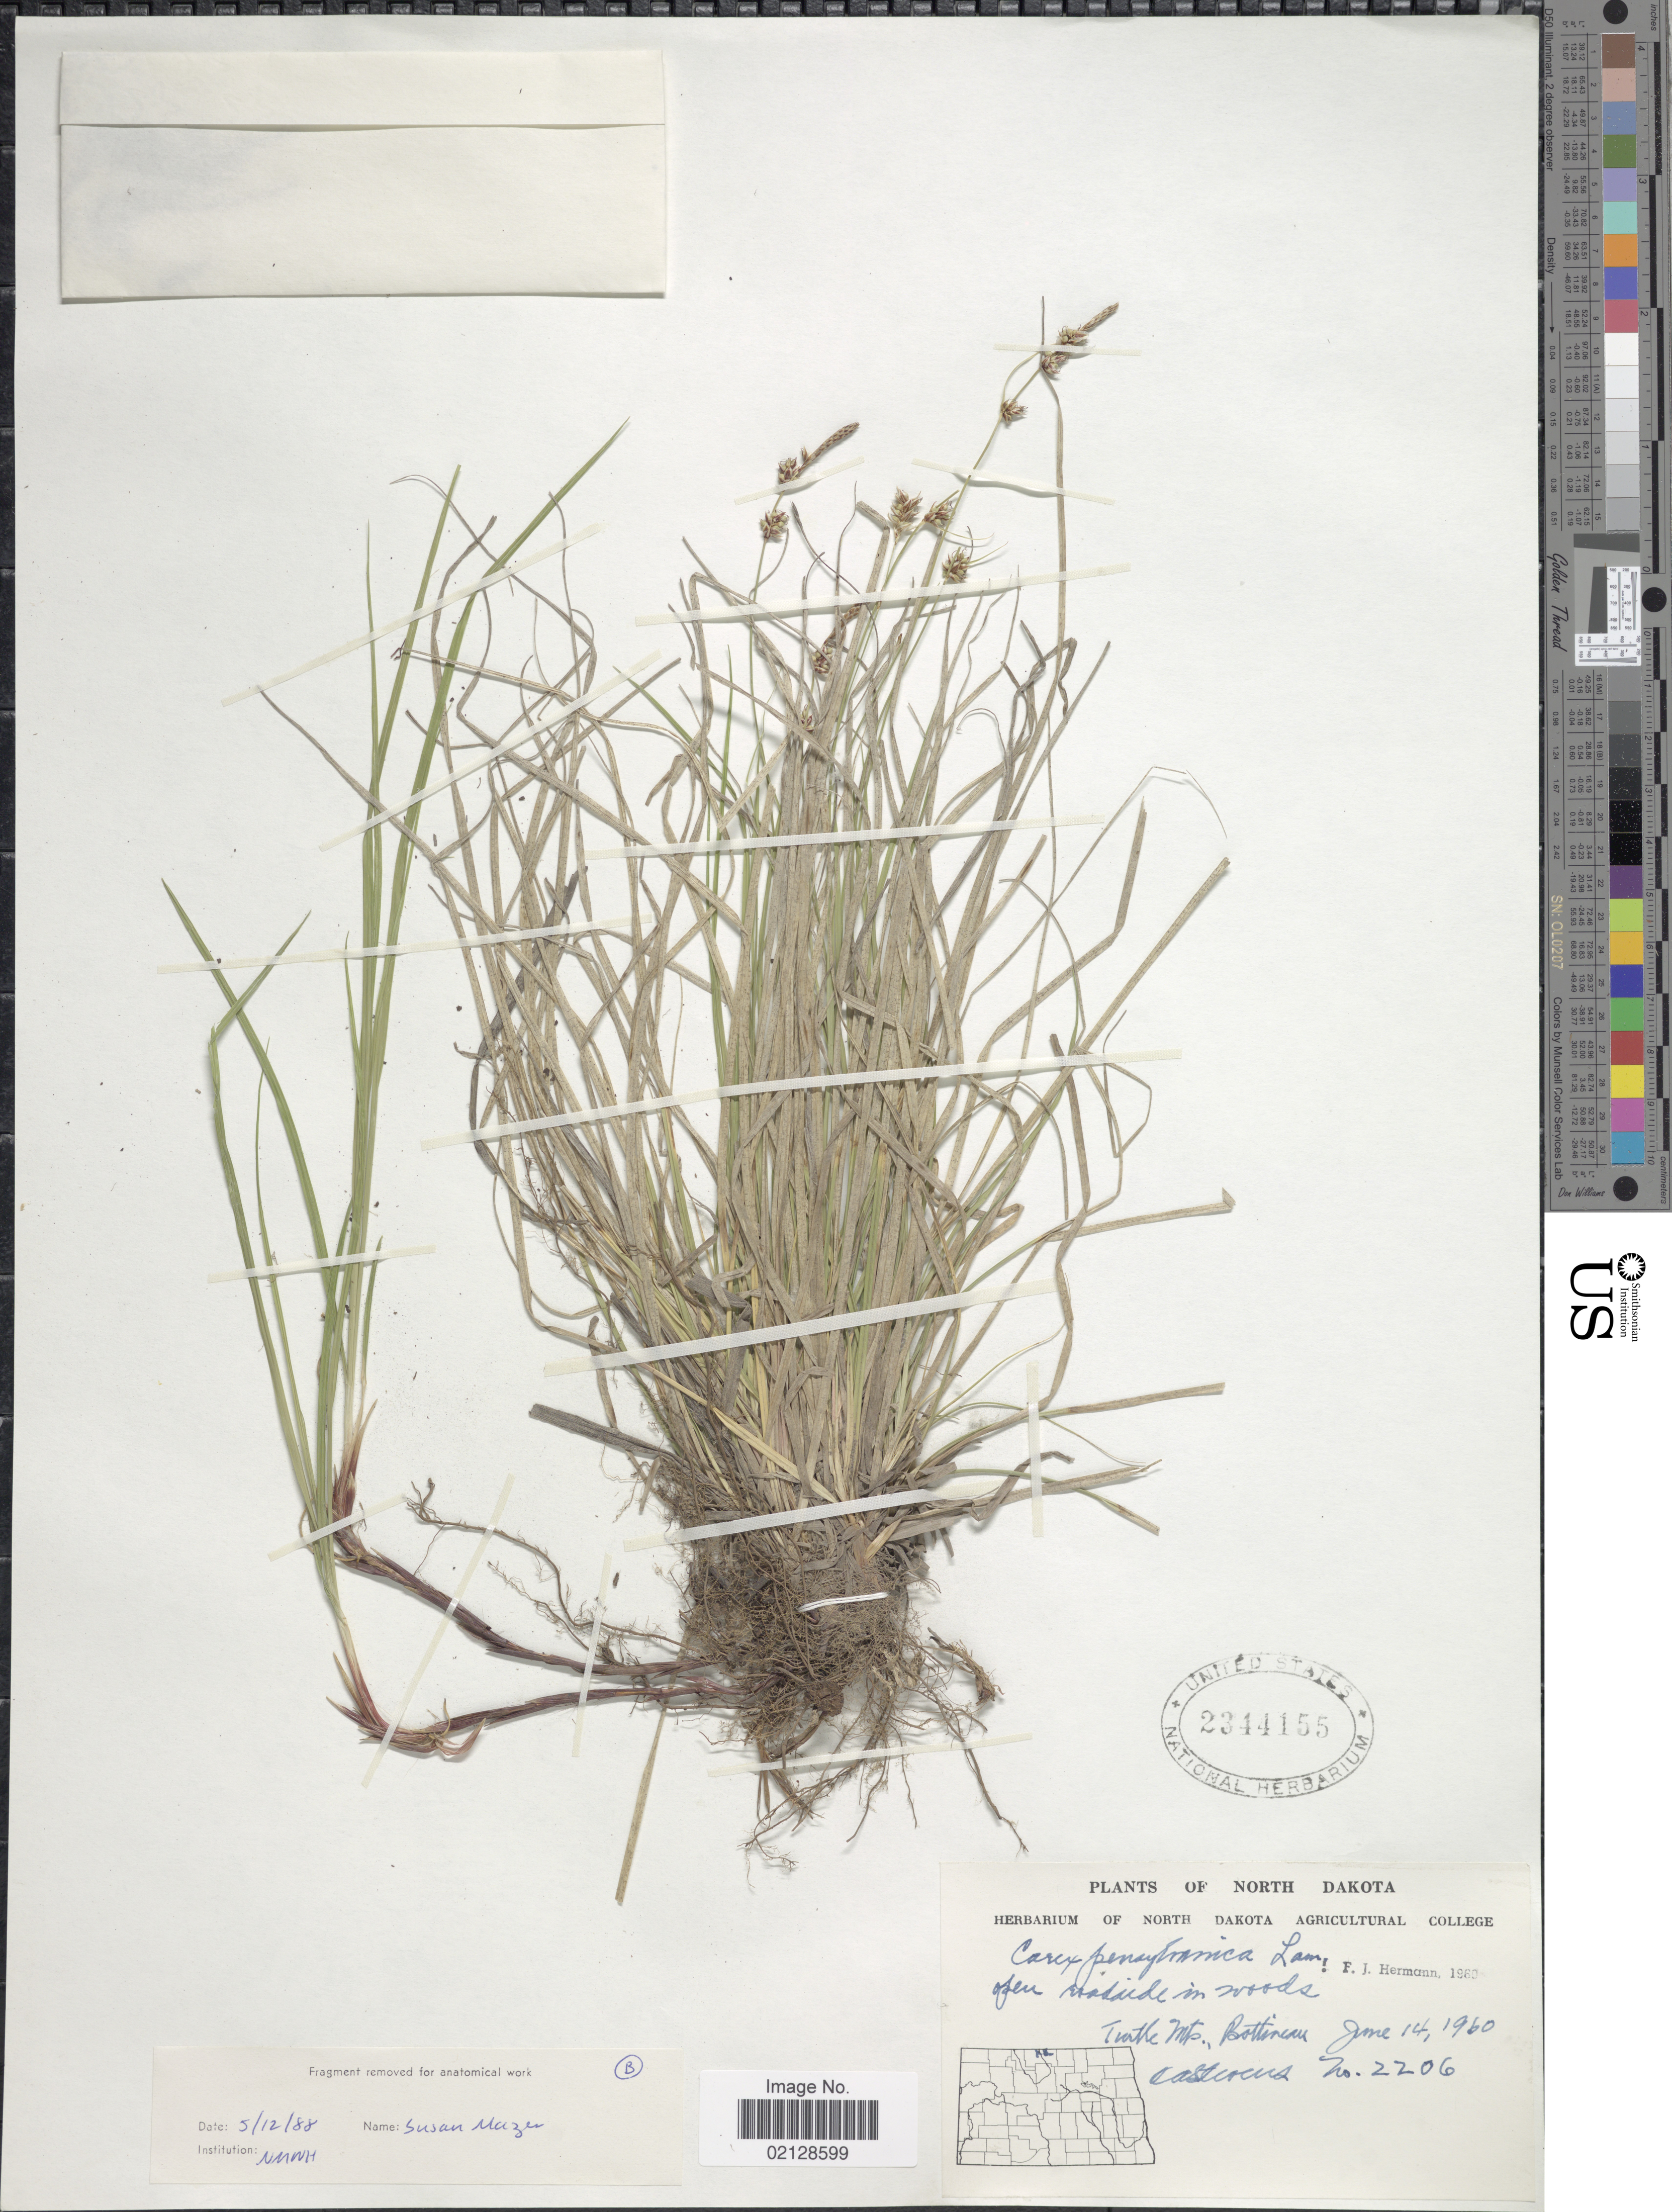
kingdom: Plantae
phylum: Tracheophyta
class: Liliopsida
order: Poales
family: Cyperaceae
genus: Carex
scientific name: Carex pensylvanica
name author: Lam.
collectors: O. A. Stevens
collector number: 2206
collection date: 1960-06-14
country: United States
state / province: North Dakota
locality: Turtle Mts., Bottineau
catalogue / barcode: US 2344155